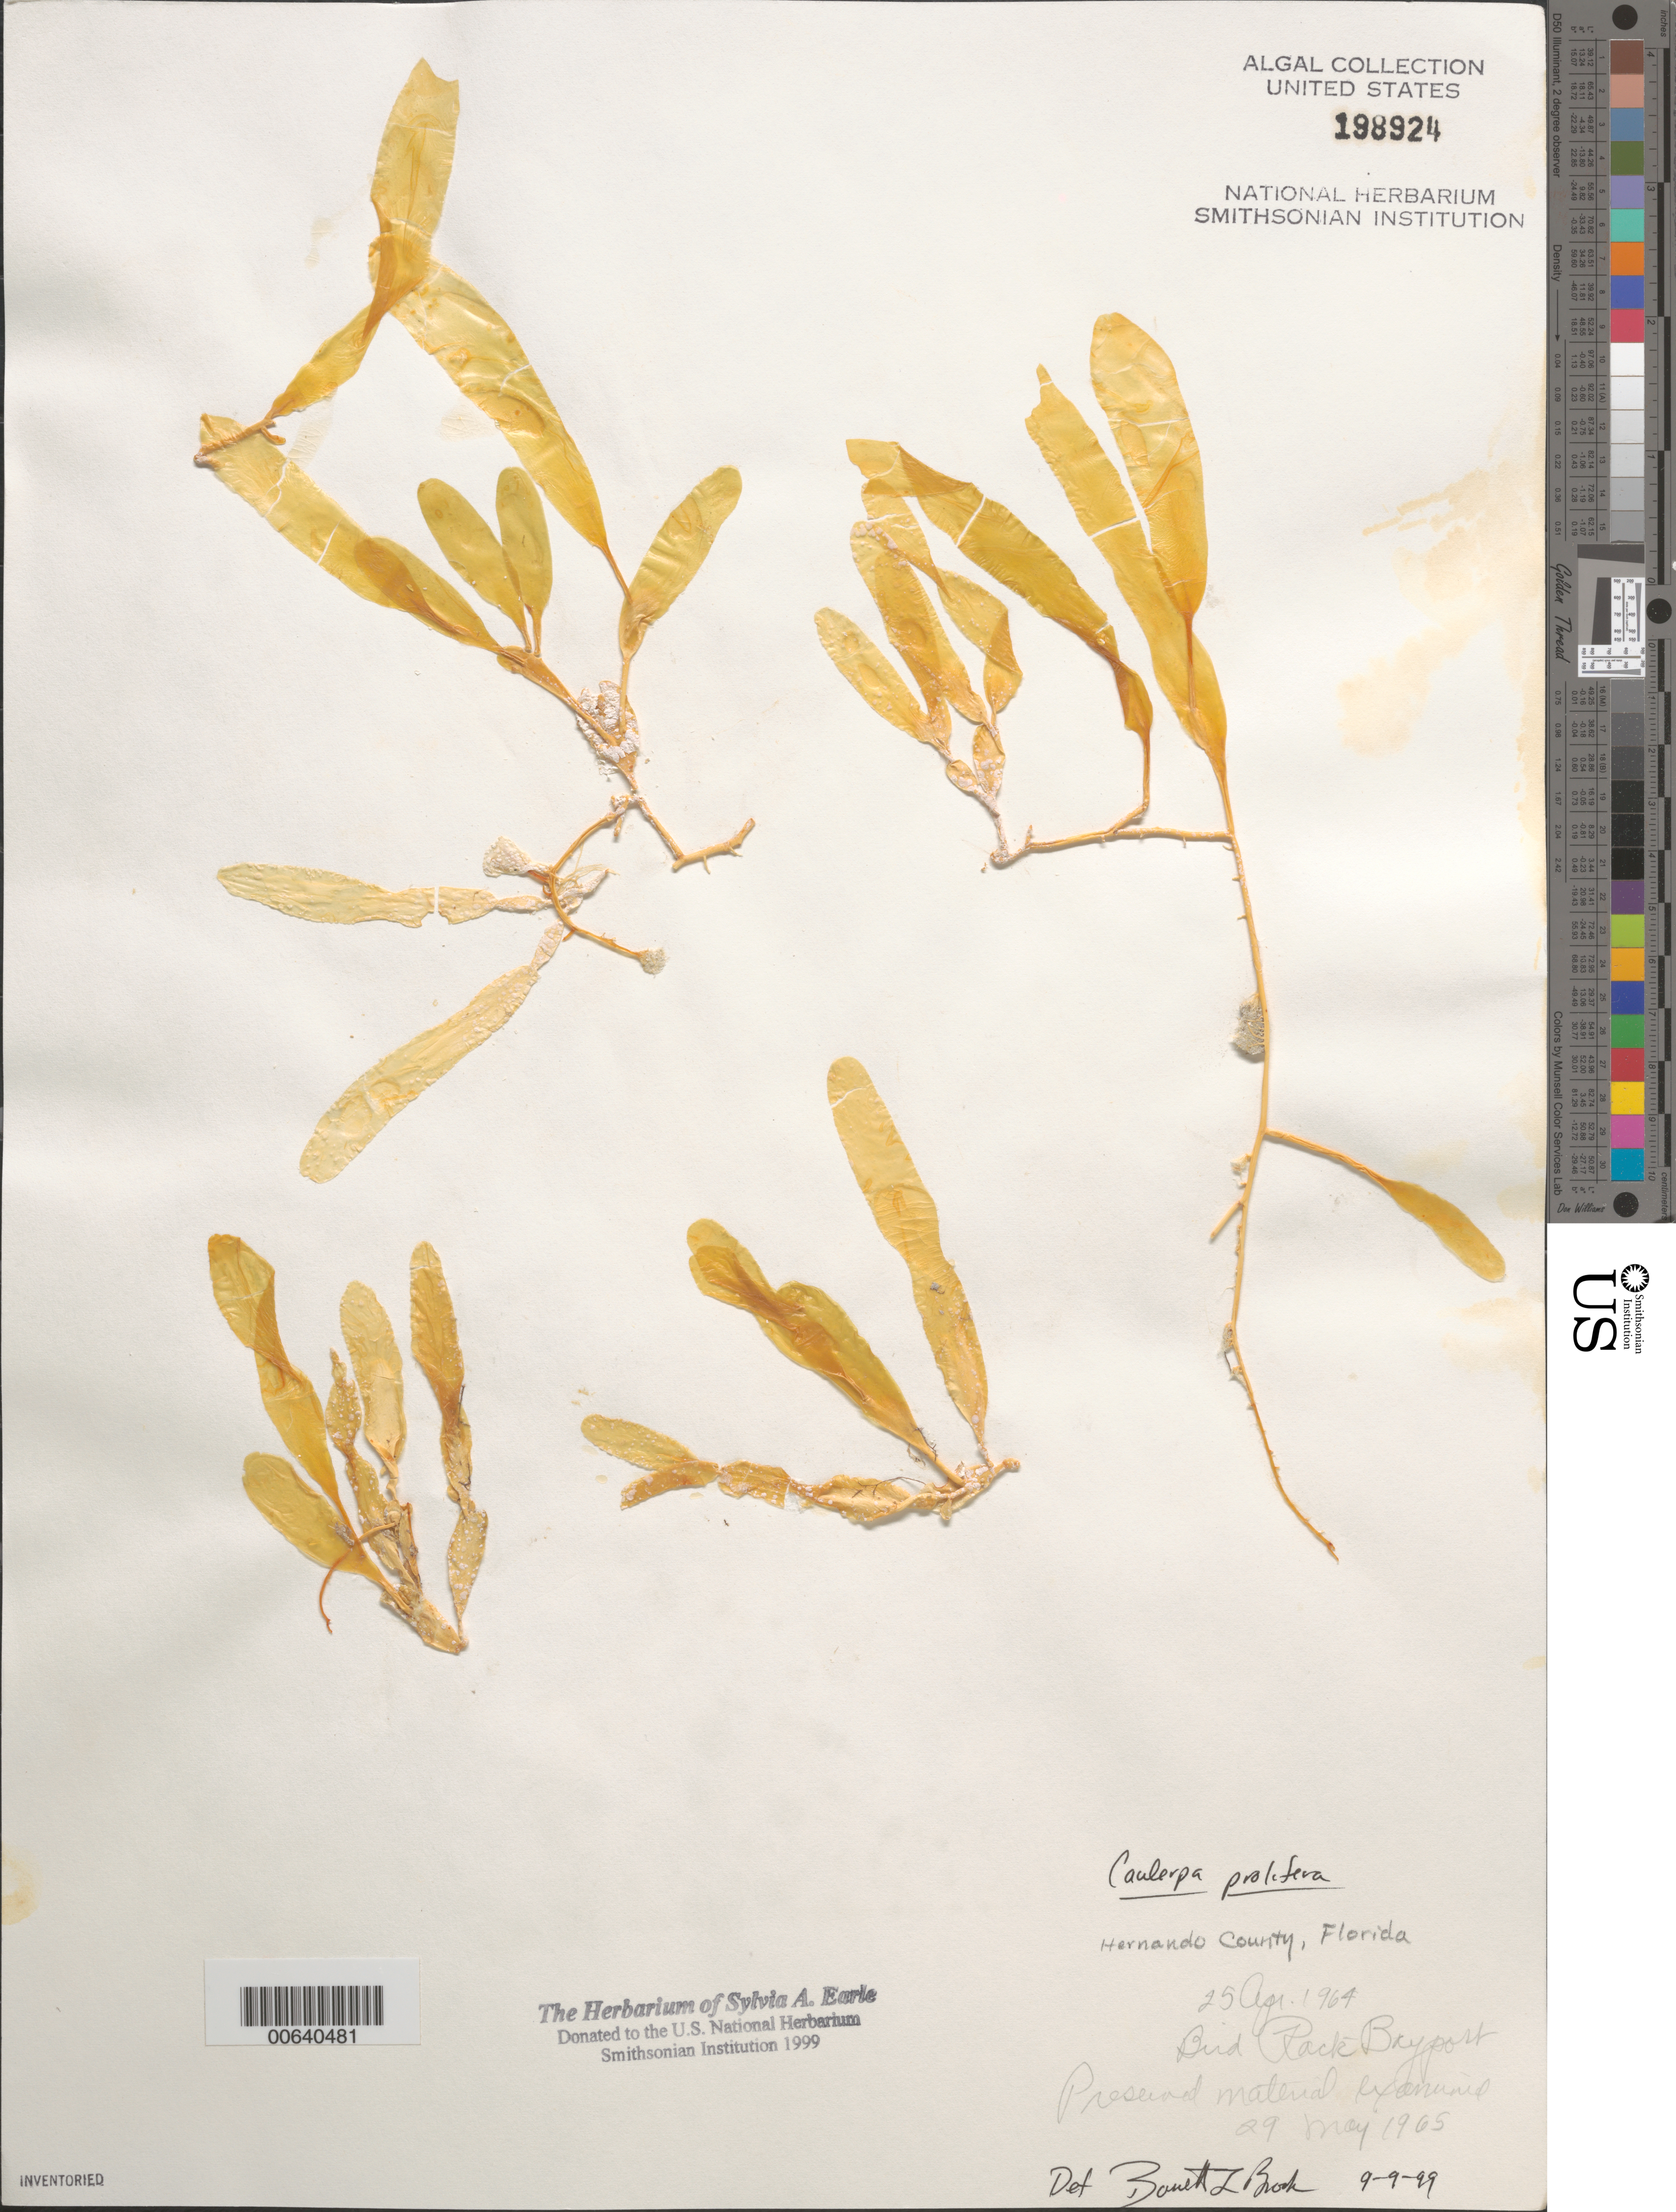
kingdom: Plantae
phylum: Chlorophyta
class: Ulvophyceae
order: Bryopsidales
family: Caulerpaceae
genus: Caulerpa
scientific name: Caulerpa prolifera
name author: (Forssk.) J.V.Lamouroux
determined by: Brooks, B. L., (BOT), Smithsonian Institution - National Museum of Natural History (UNITED STATES)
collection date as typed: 25 Apr 1964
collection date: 1964-04-25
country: United States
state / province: Florida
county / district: Hernando County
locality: Bayport, bird rack (platform)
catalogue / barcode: US 198924